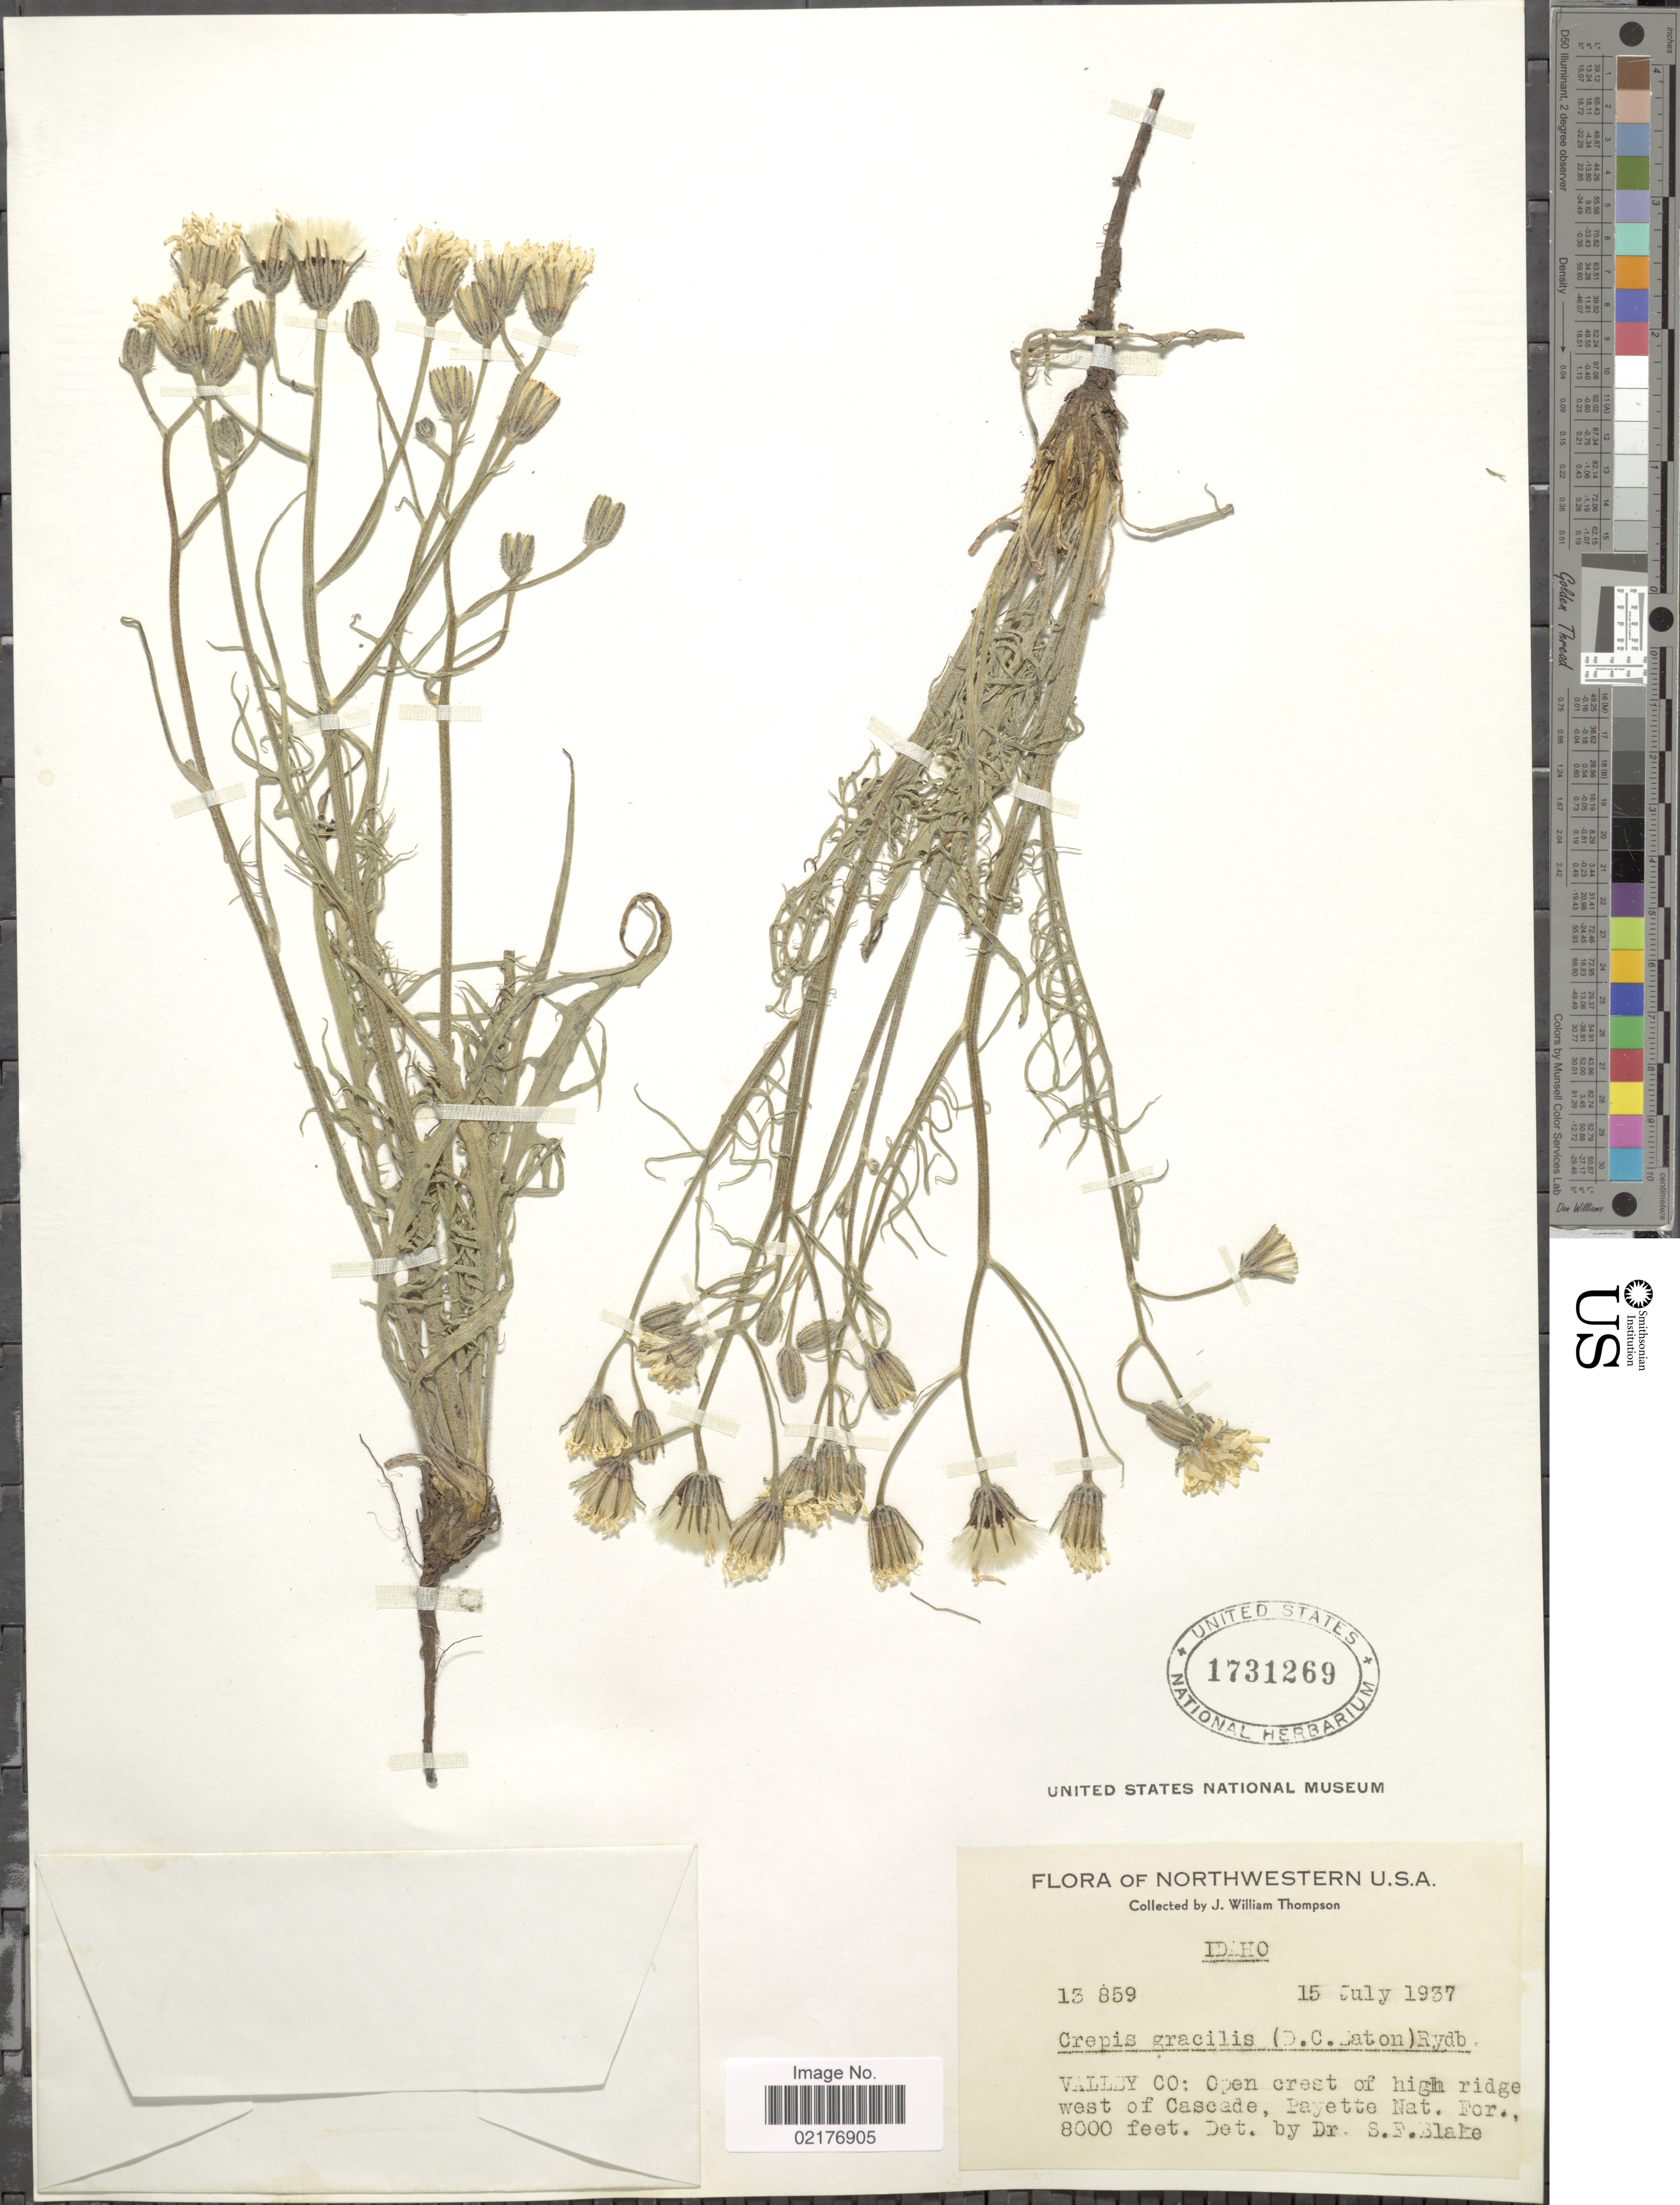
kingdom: Plantae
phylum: Tracheophyta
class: Magnoliopsida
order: Asterales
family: Asteraceae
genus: Crepis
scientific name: Crepis atribarba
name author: A. Heller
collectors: J. W. Thompson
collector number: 13859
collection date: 1937-07-15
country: United States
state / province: Idaho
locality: Northwestern U.S.A., Valley Co.: Open crest of high ridge west of Cascade, Payette Nat. For.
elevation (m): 2438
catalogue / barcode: US 1731269